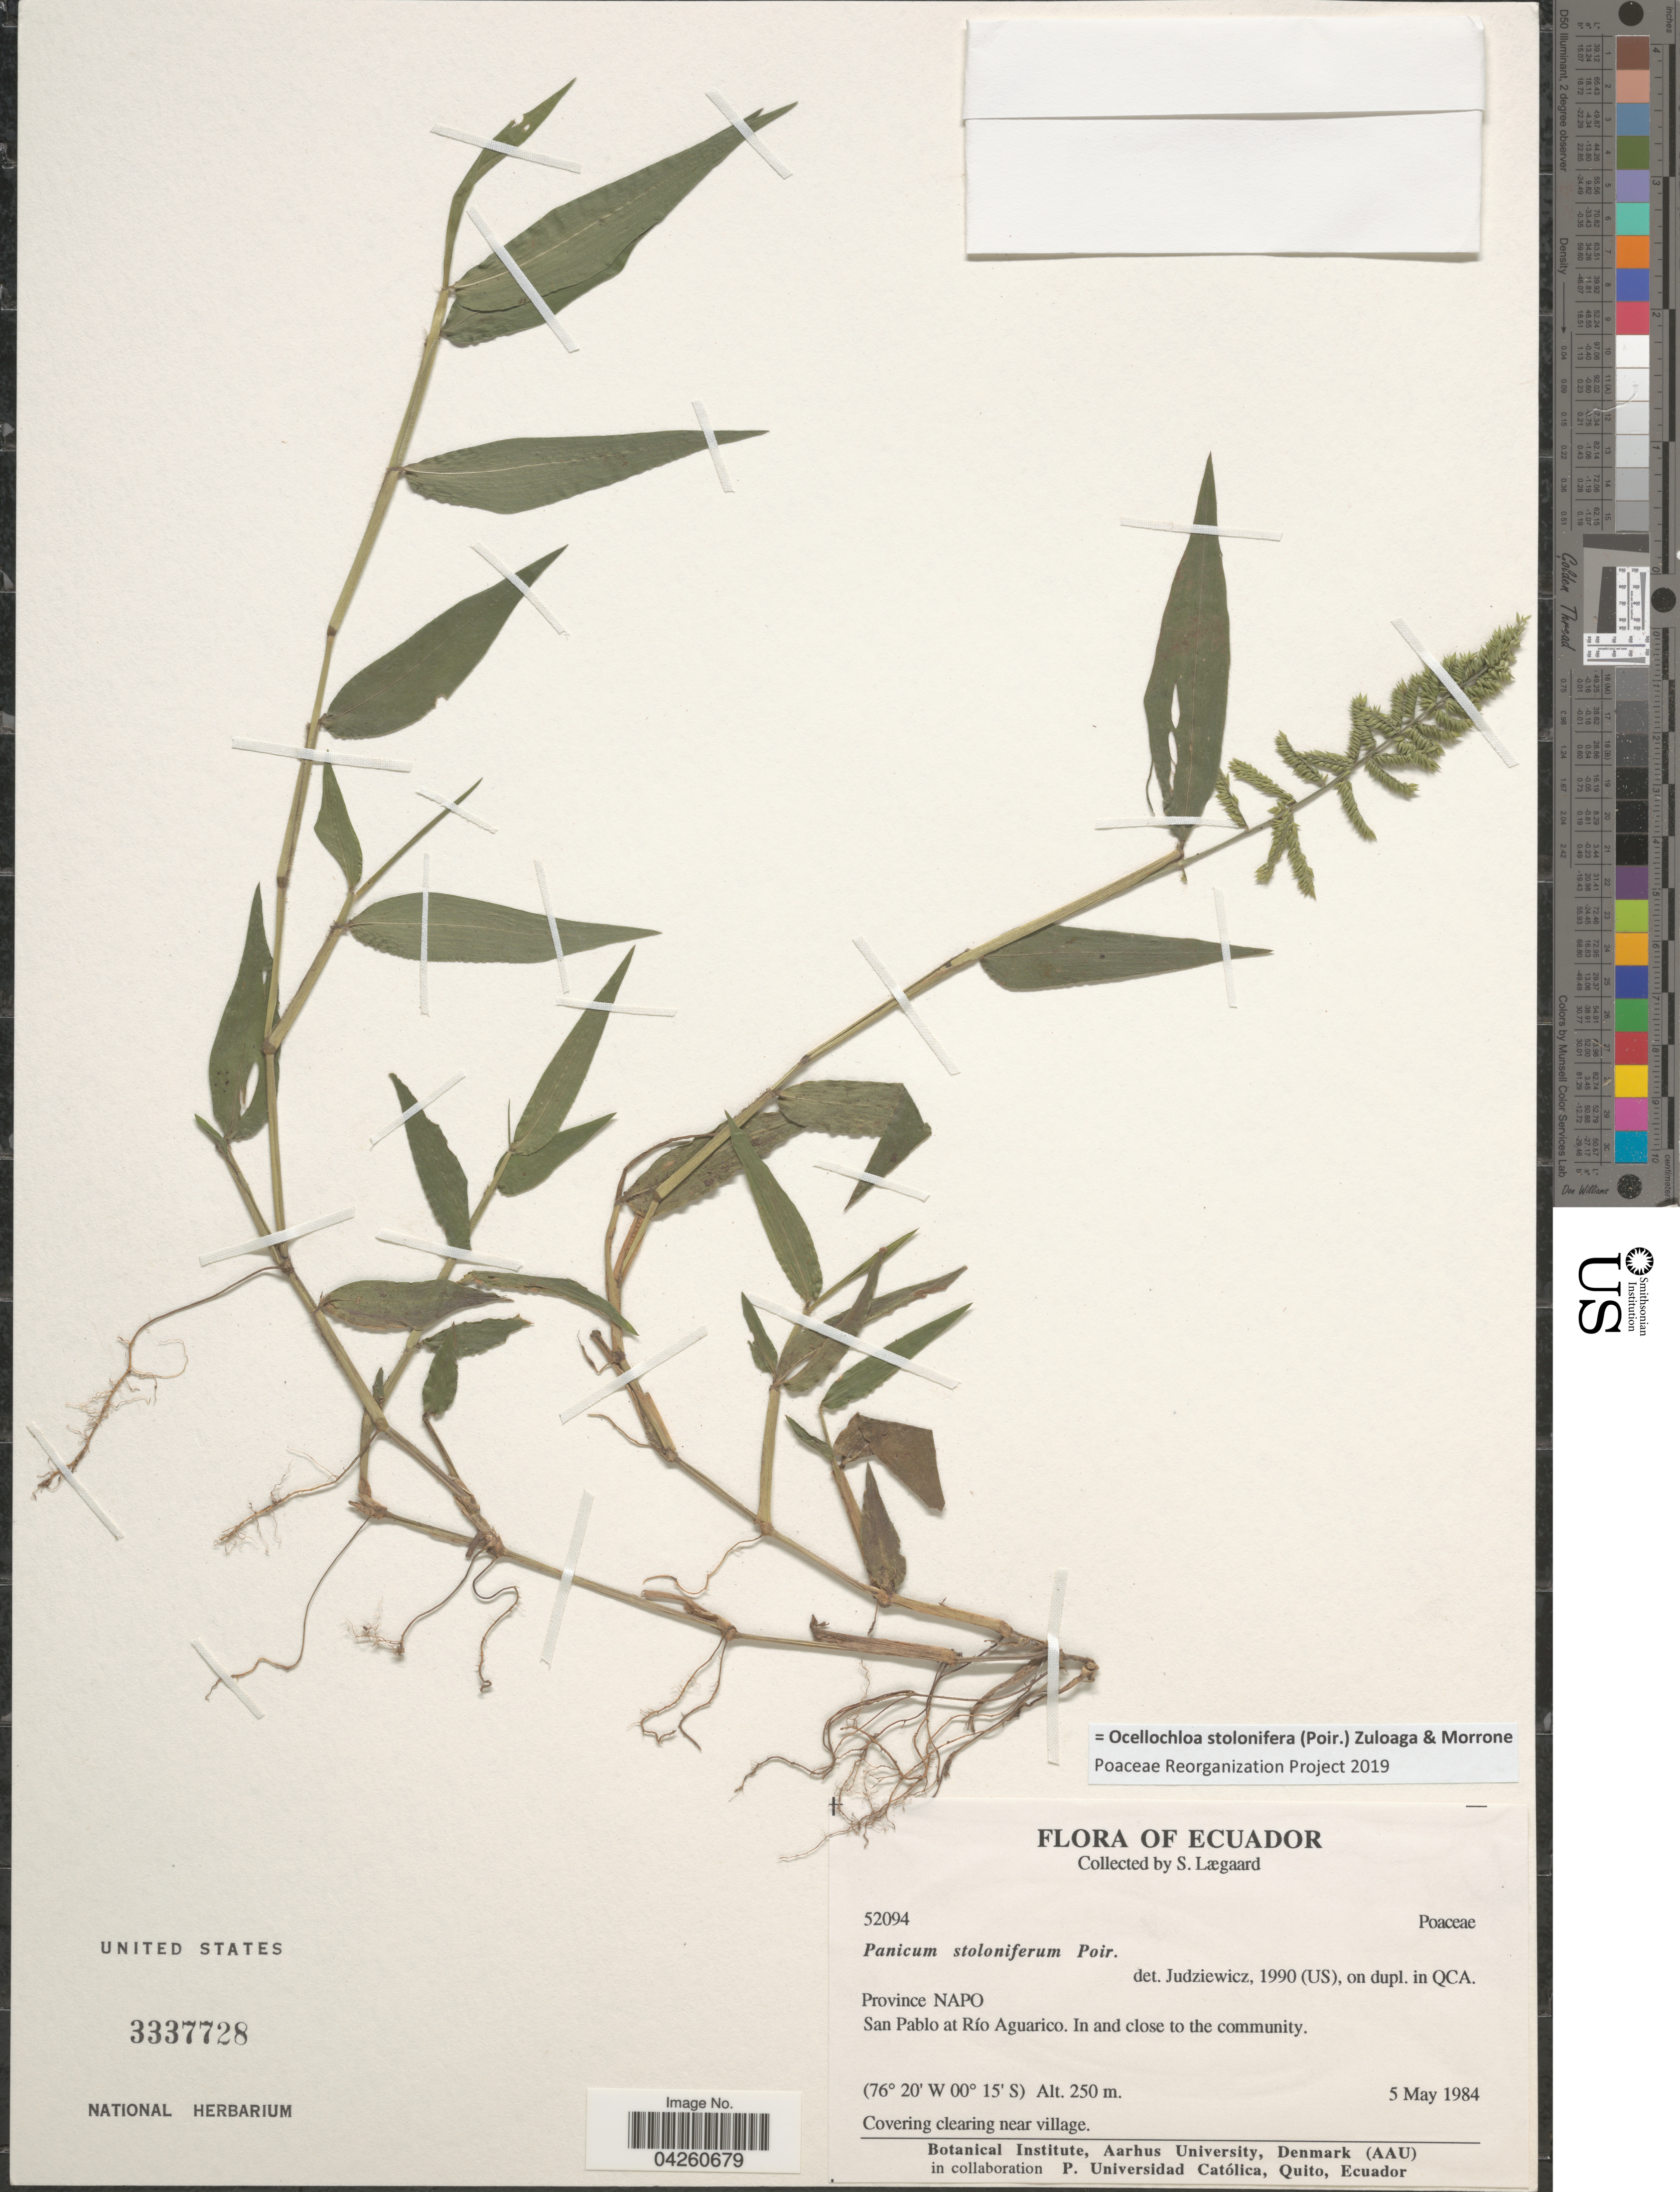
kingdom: Plantae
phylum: Tracheophyta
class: Liliopsida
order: Poales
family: Poaceae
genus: Ocellochloa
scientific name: Ocellochloa stolonifera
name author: (Poir.) Zuloaga & Morrone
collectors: S. Lægaard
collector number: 52094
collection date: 1984-05-05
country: Ecuador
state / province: Napo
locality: San Pablo at Río Aguarico. In and close to the community.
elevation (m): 250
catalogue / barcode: US 3337728